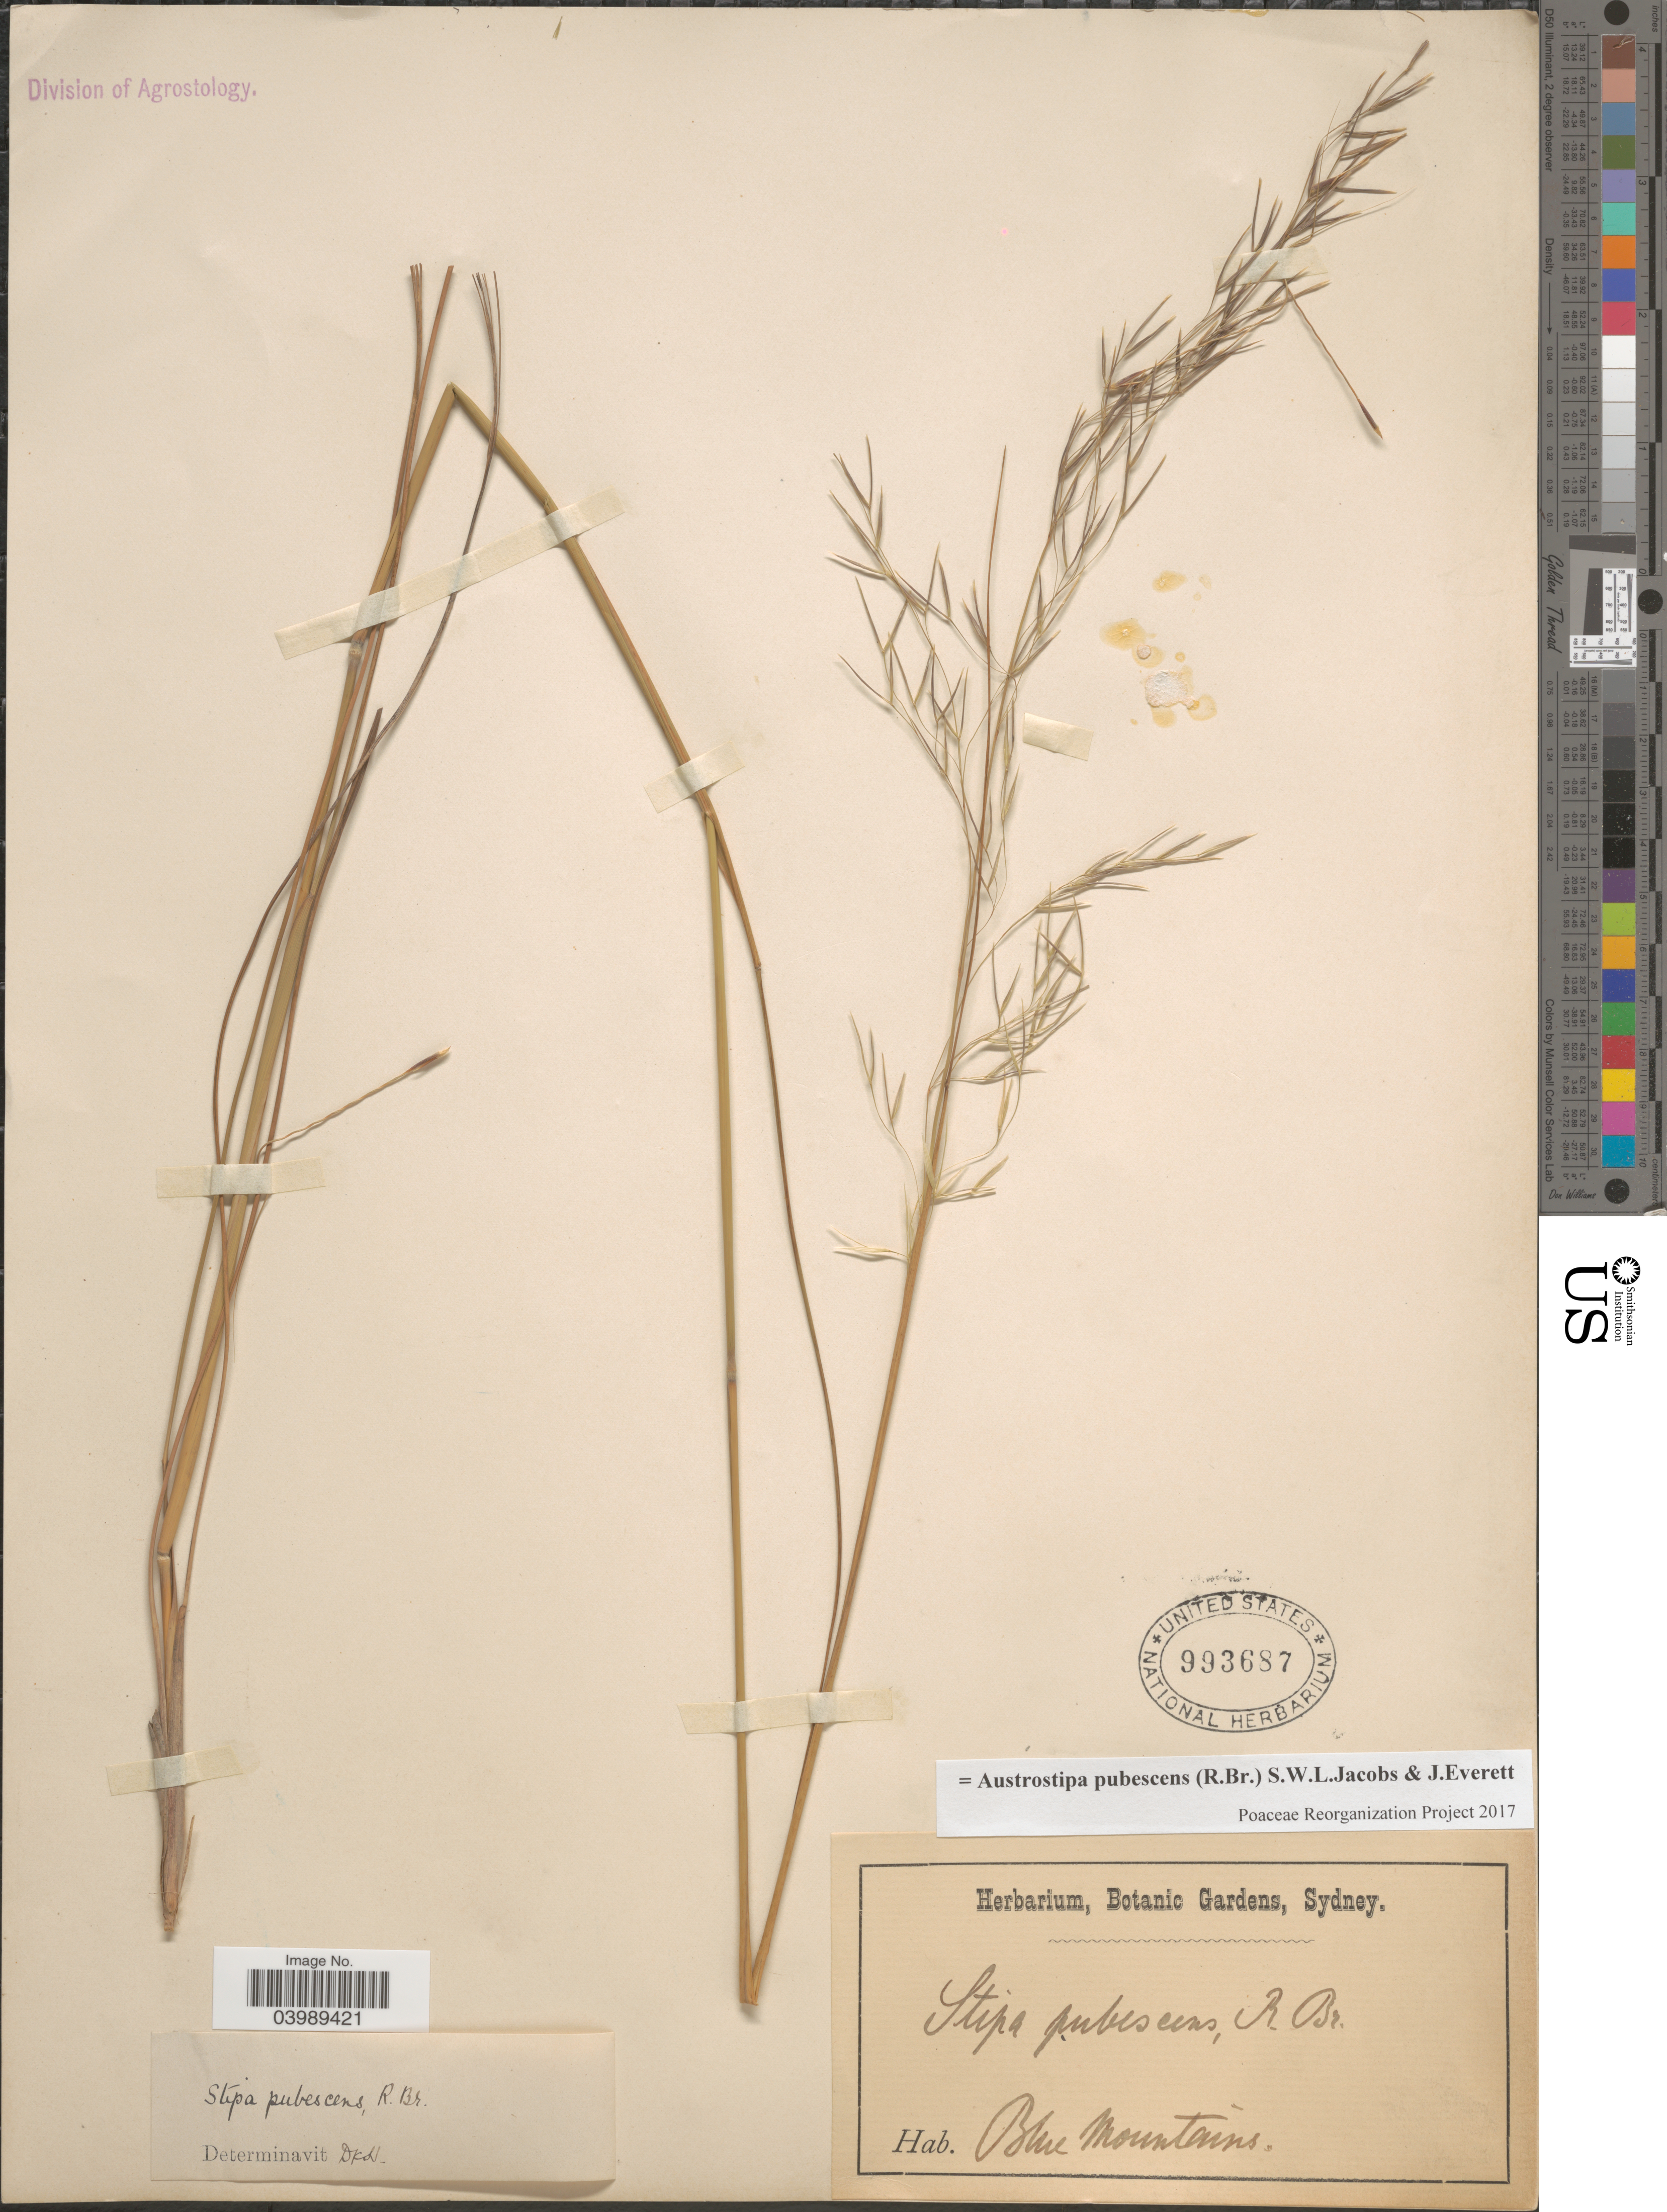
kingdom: Plantae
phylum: Tracheophyta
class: Liliopsida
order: Poales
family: Poaceae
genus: Austrostipa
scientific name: Austrostipa pubescens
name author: (R. Br.) S.W.L. Jacobs & J. Everett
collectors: ex Herb. Bot. Gard. Sydney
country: Australia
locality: Blue Mountains.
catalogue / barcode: US 993687